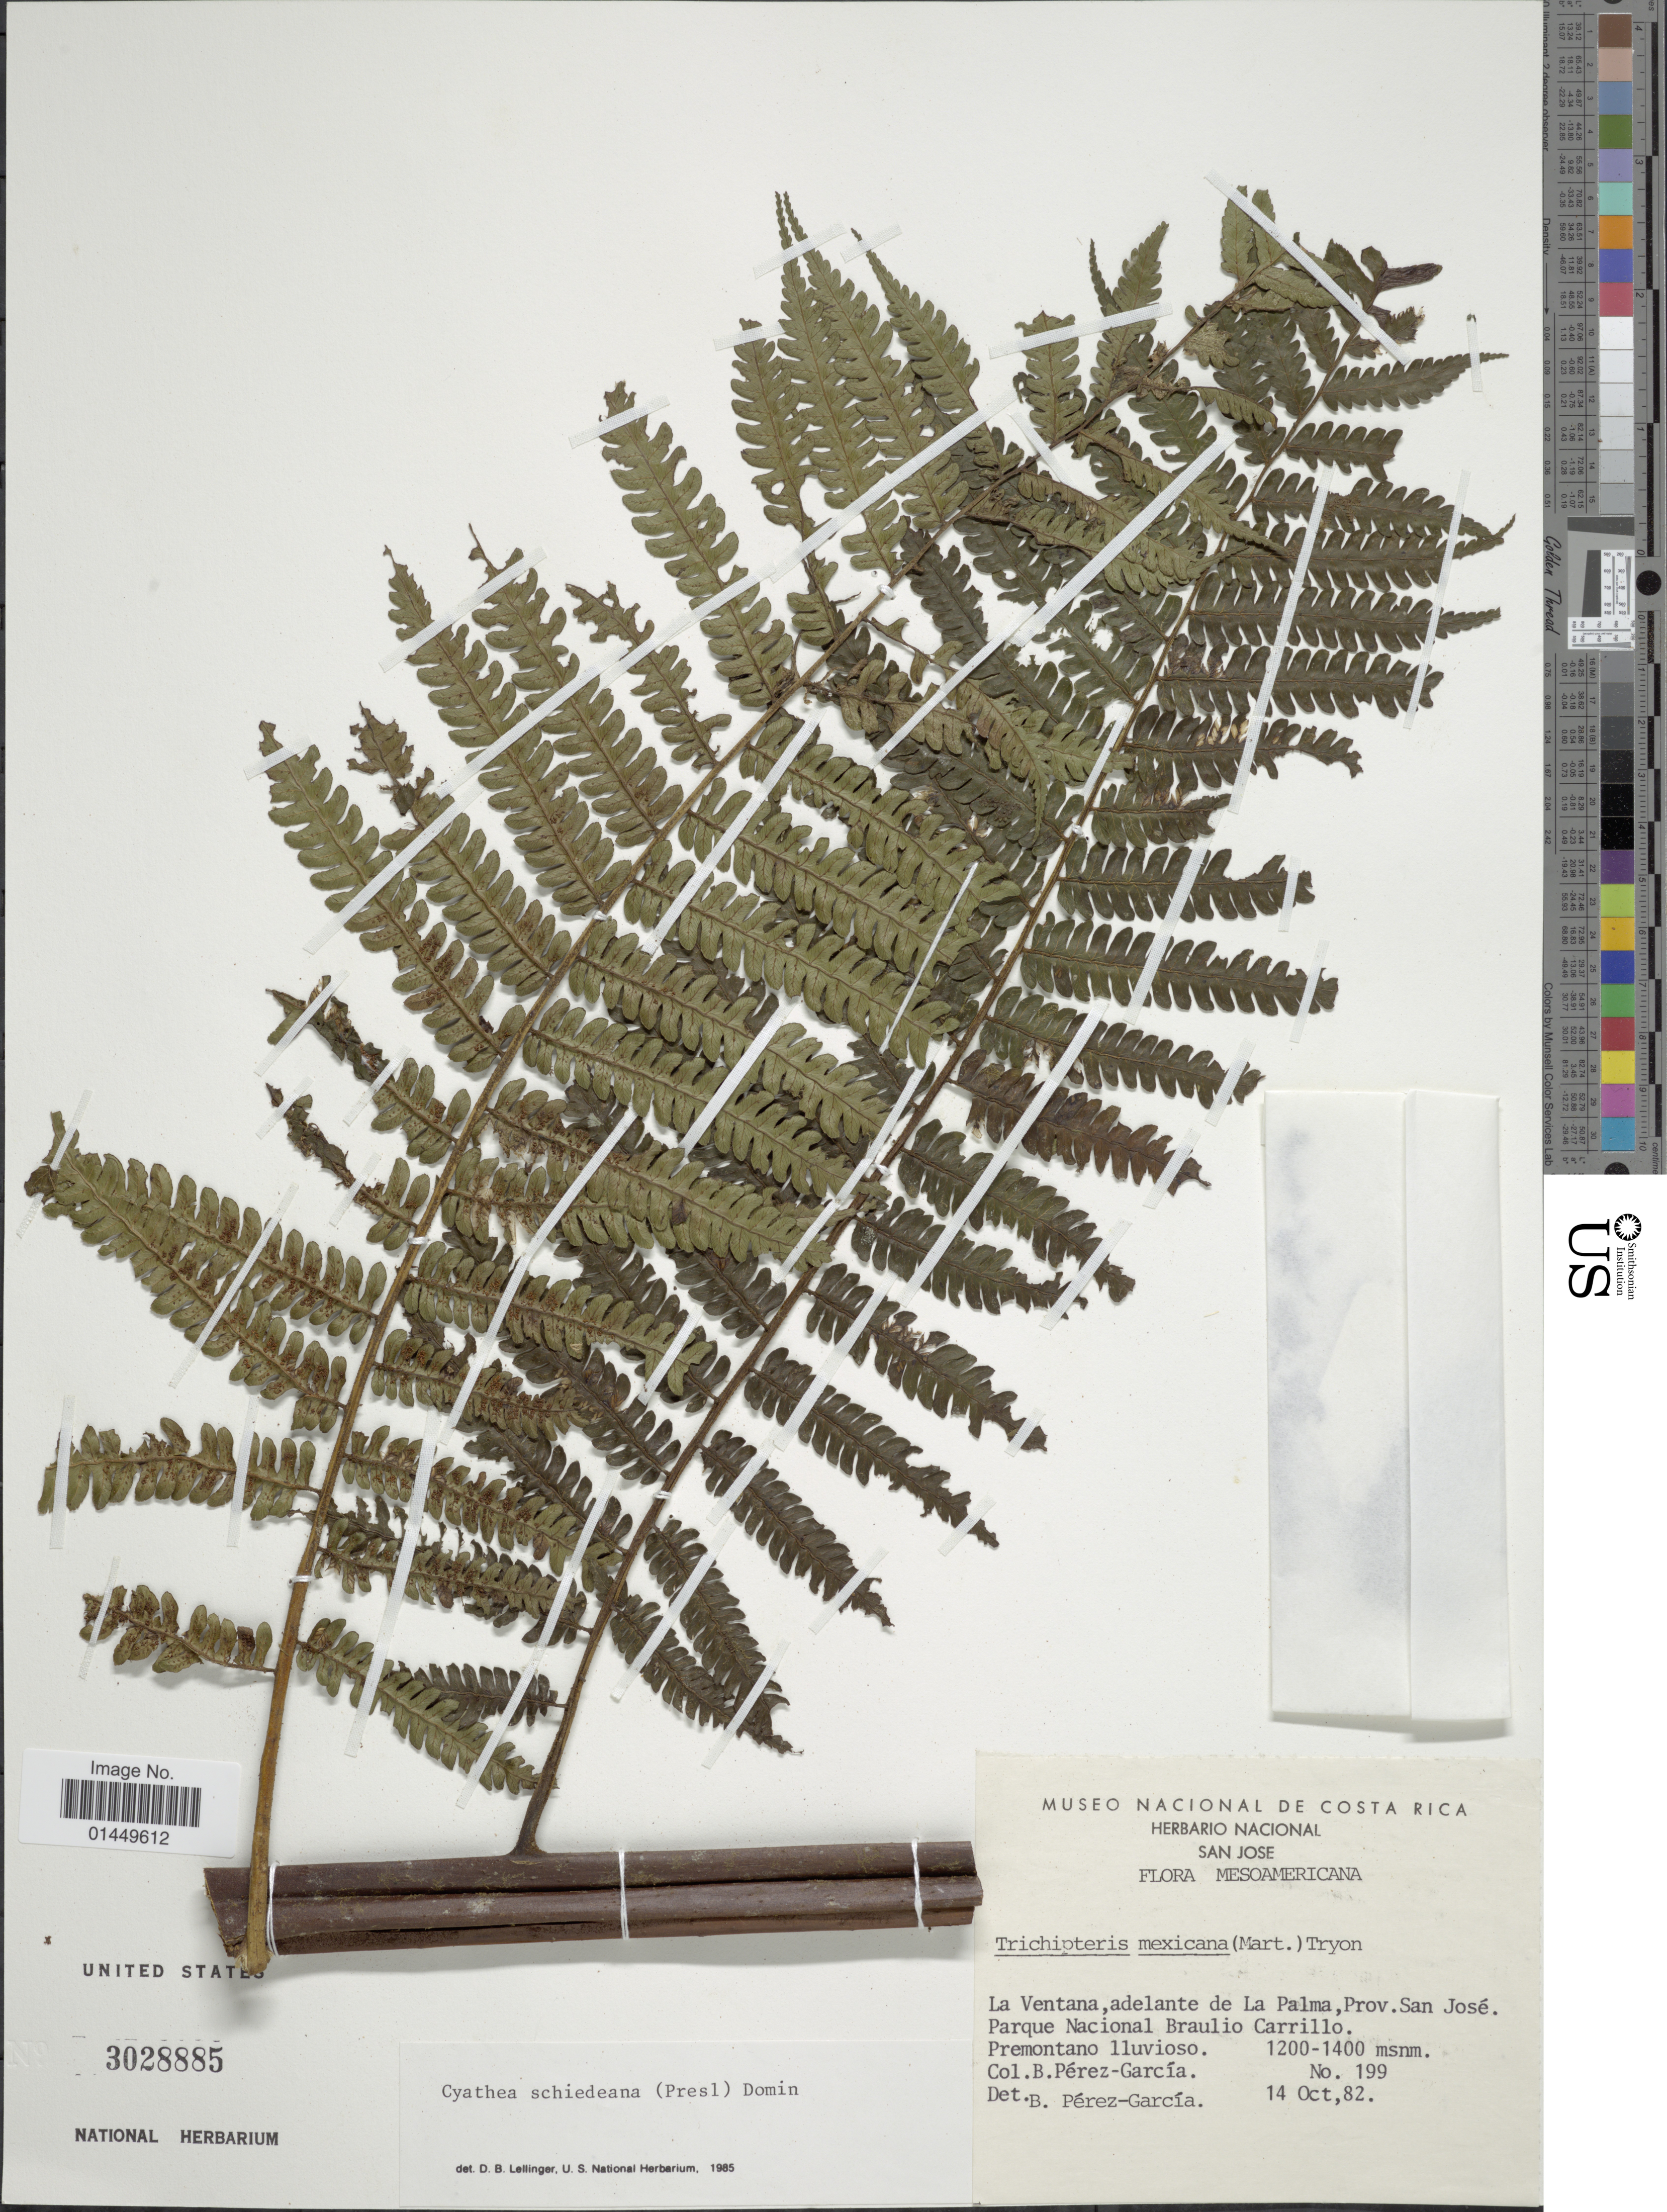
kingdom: Plantae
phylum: Tracheophyta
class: Polypodiopsida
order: Cyatheales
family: Cyatheaceae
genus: Cyathea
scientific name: Cyathea schiedeana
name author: (C. Presl) Domin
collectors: B. Perez G.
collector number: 199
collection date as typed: Transcribed d/m/y: 14/10/82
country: Costa Rica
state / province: San José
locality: Mesoamericana, La Ventana, adelante de La Palma, Prov. San Jose, Parque Nacional Braulio Carrillo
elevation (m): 1200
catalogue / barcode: US 3028885